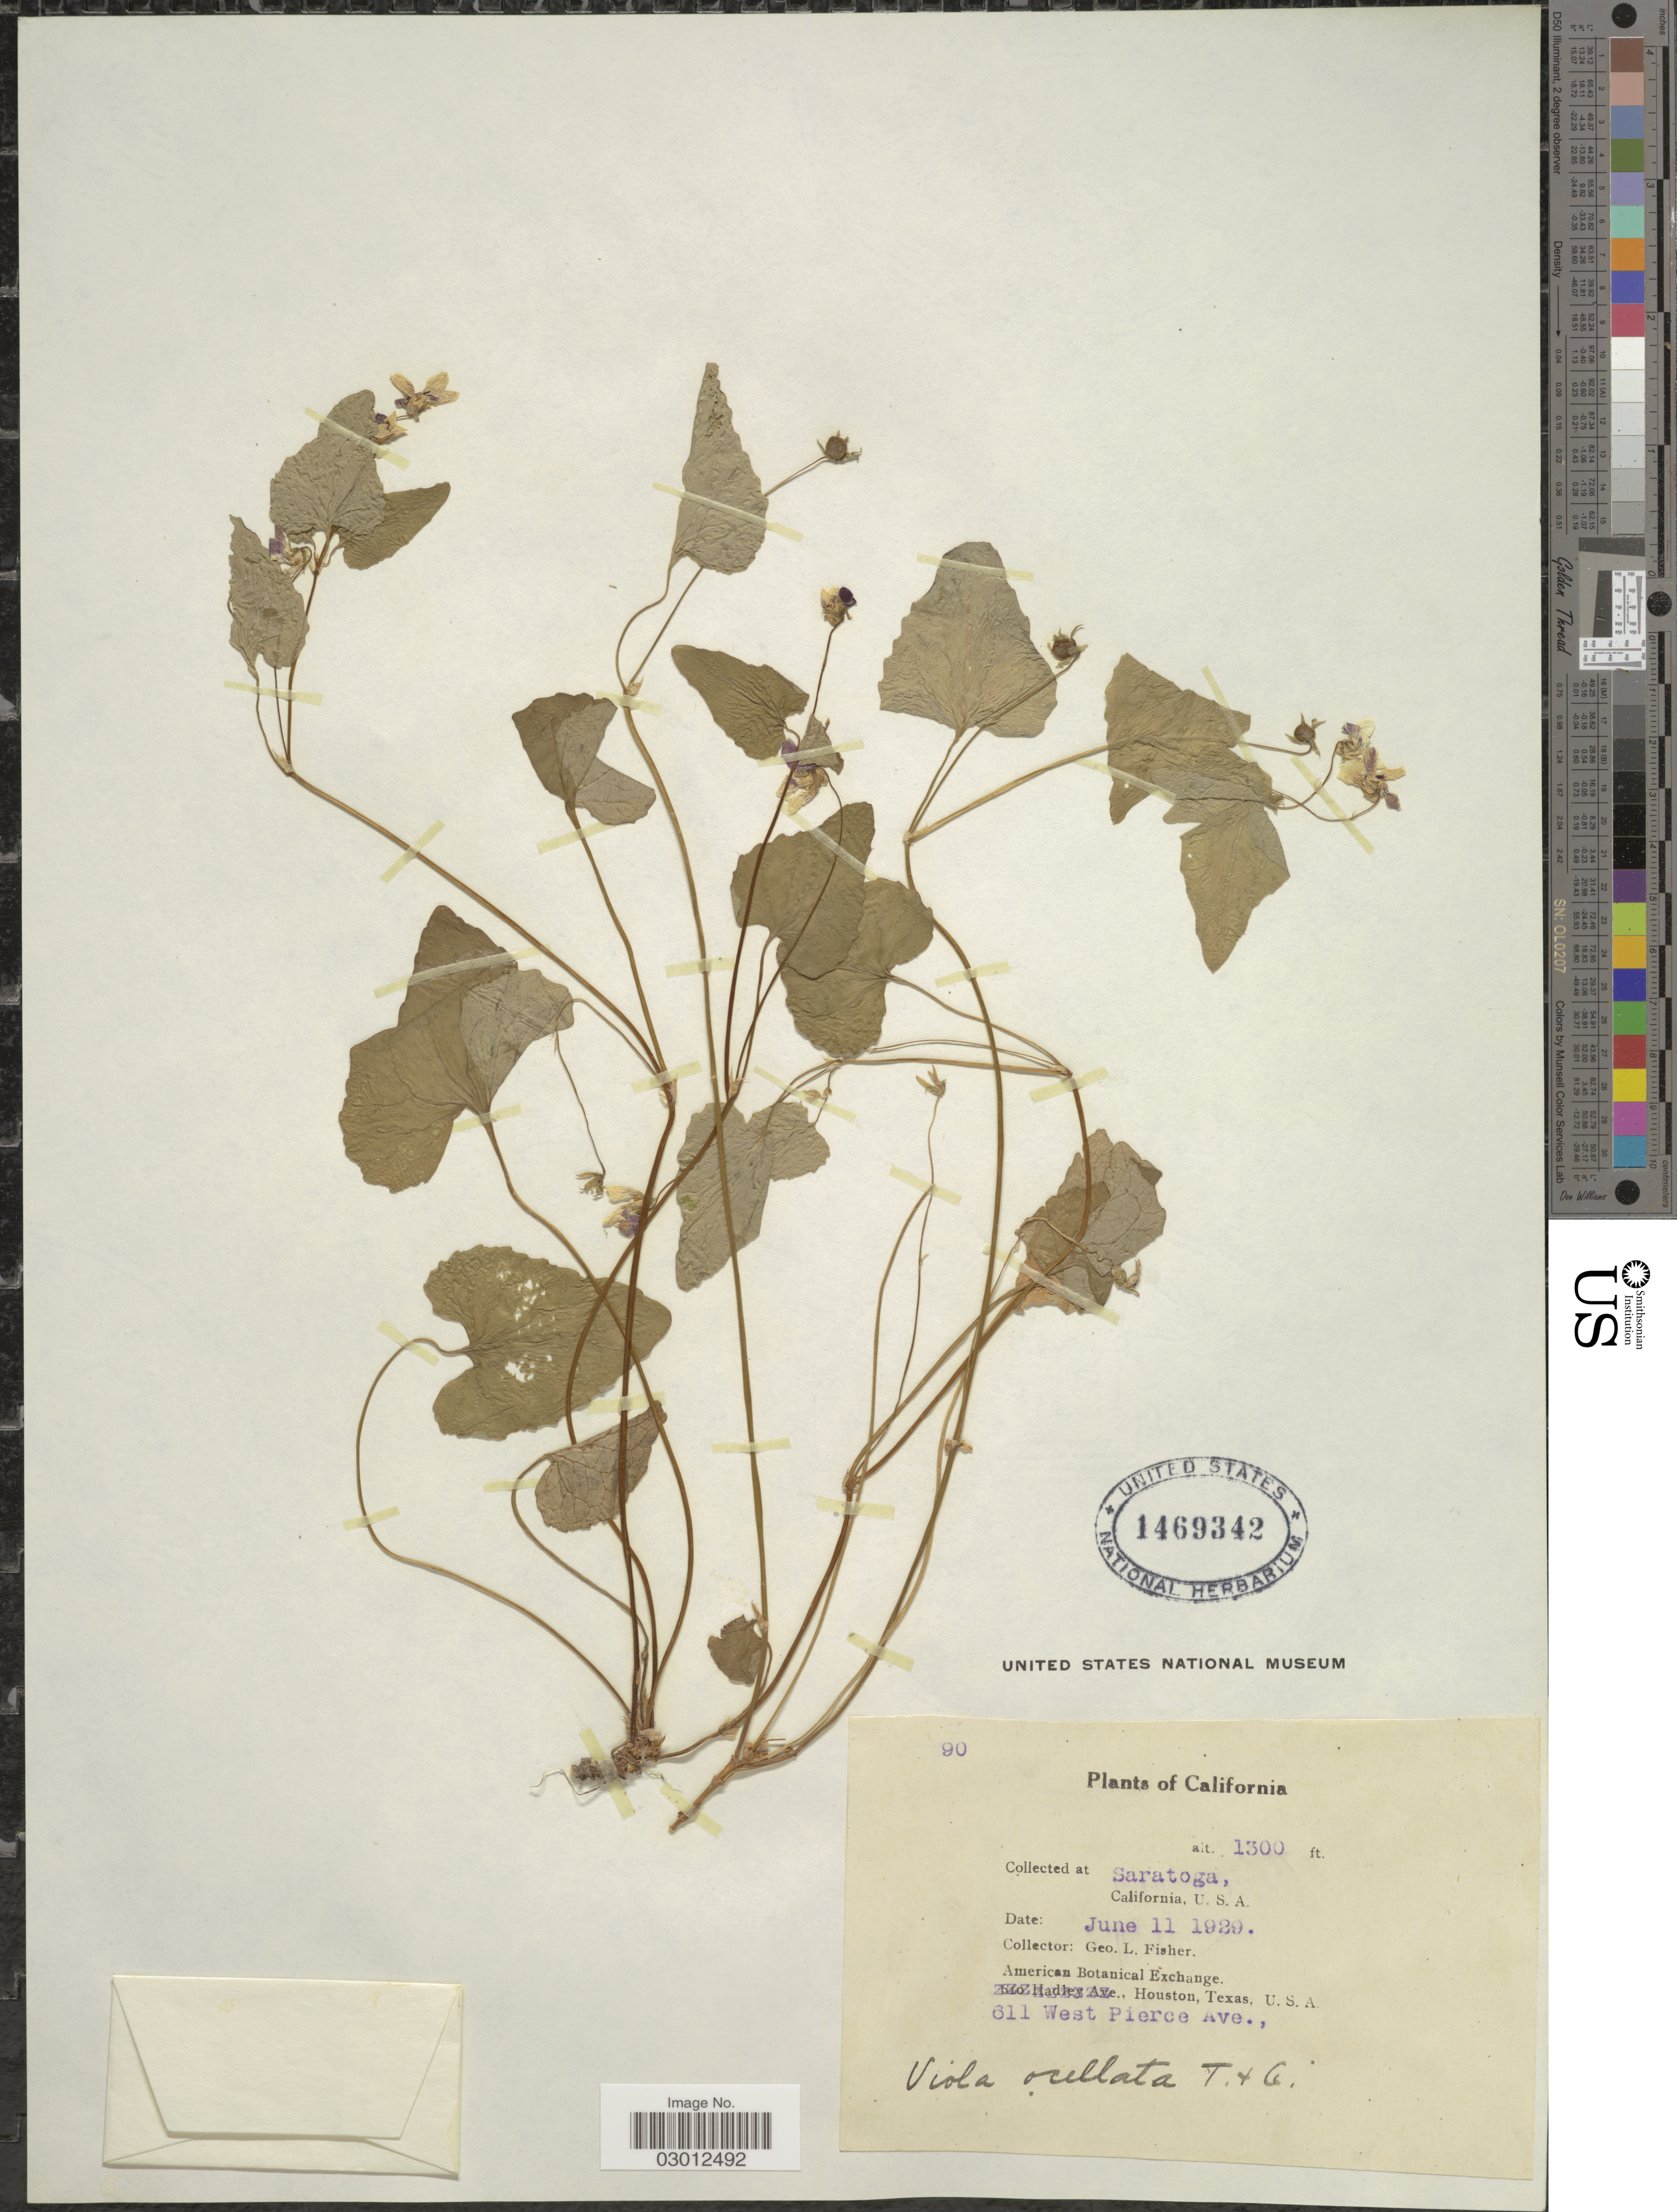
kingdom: Plantae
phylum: Tracheophyta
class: Magnoliopsida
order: Malpighiales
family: Violaceae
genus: Viola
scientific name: Viola ocellata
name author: Torr. & A. Gray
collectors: G. L. Fisher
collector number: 90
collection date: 1929-06-11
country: United States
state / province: California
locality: Saratoga.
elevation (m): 396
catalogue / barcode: US 1469342